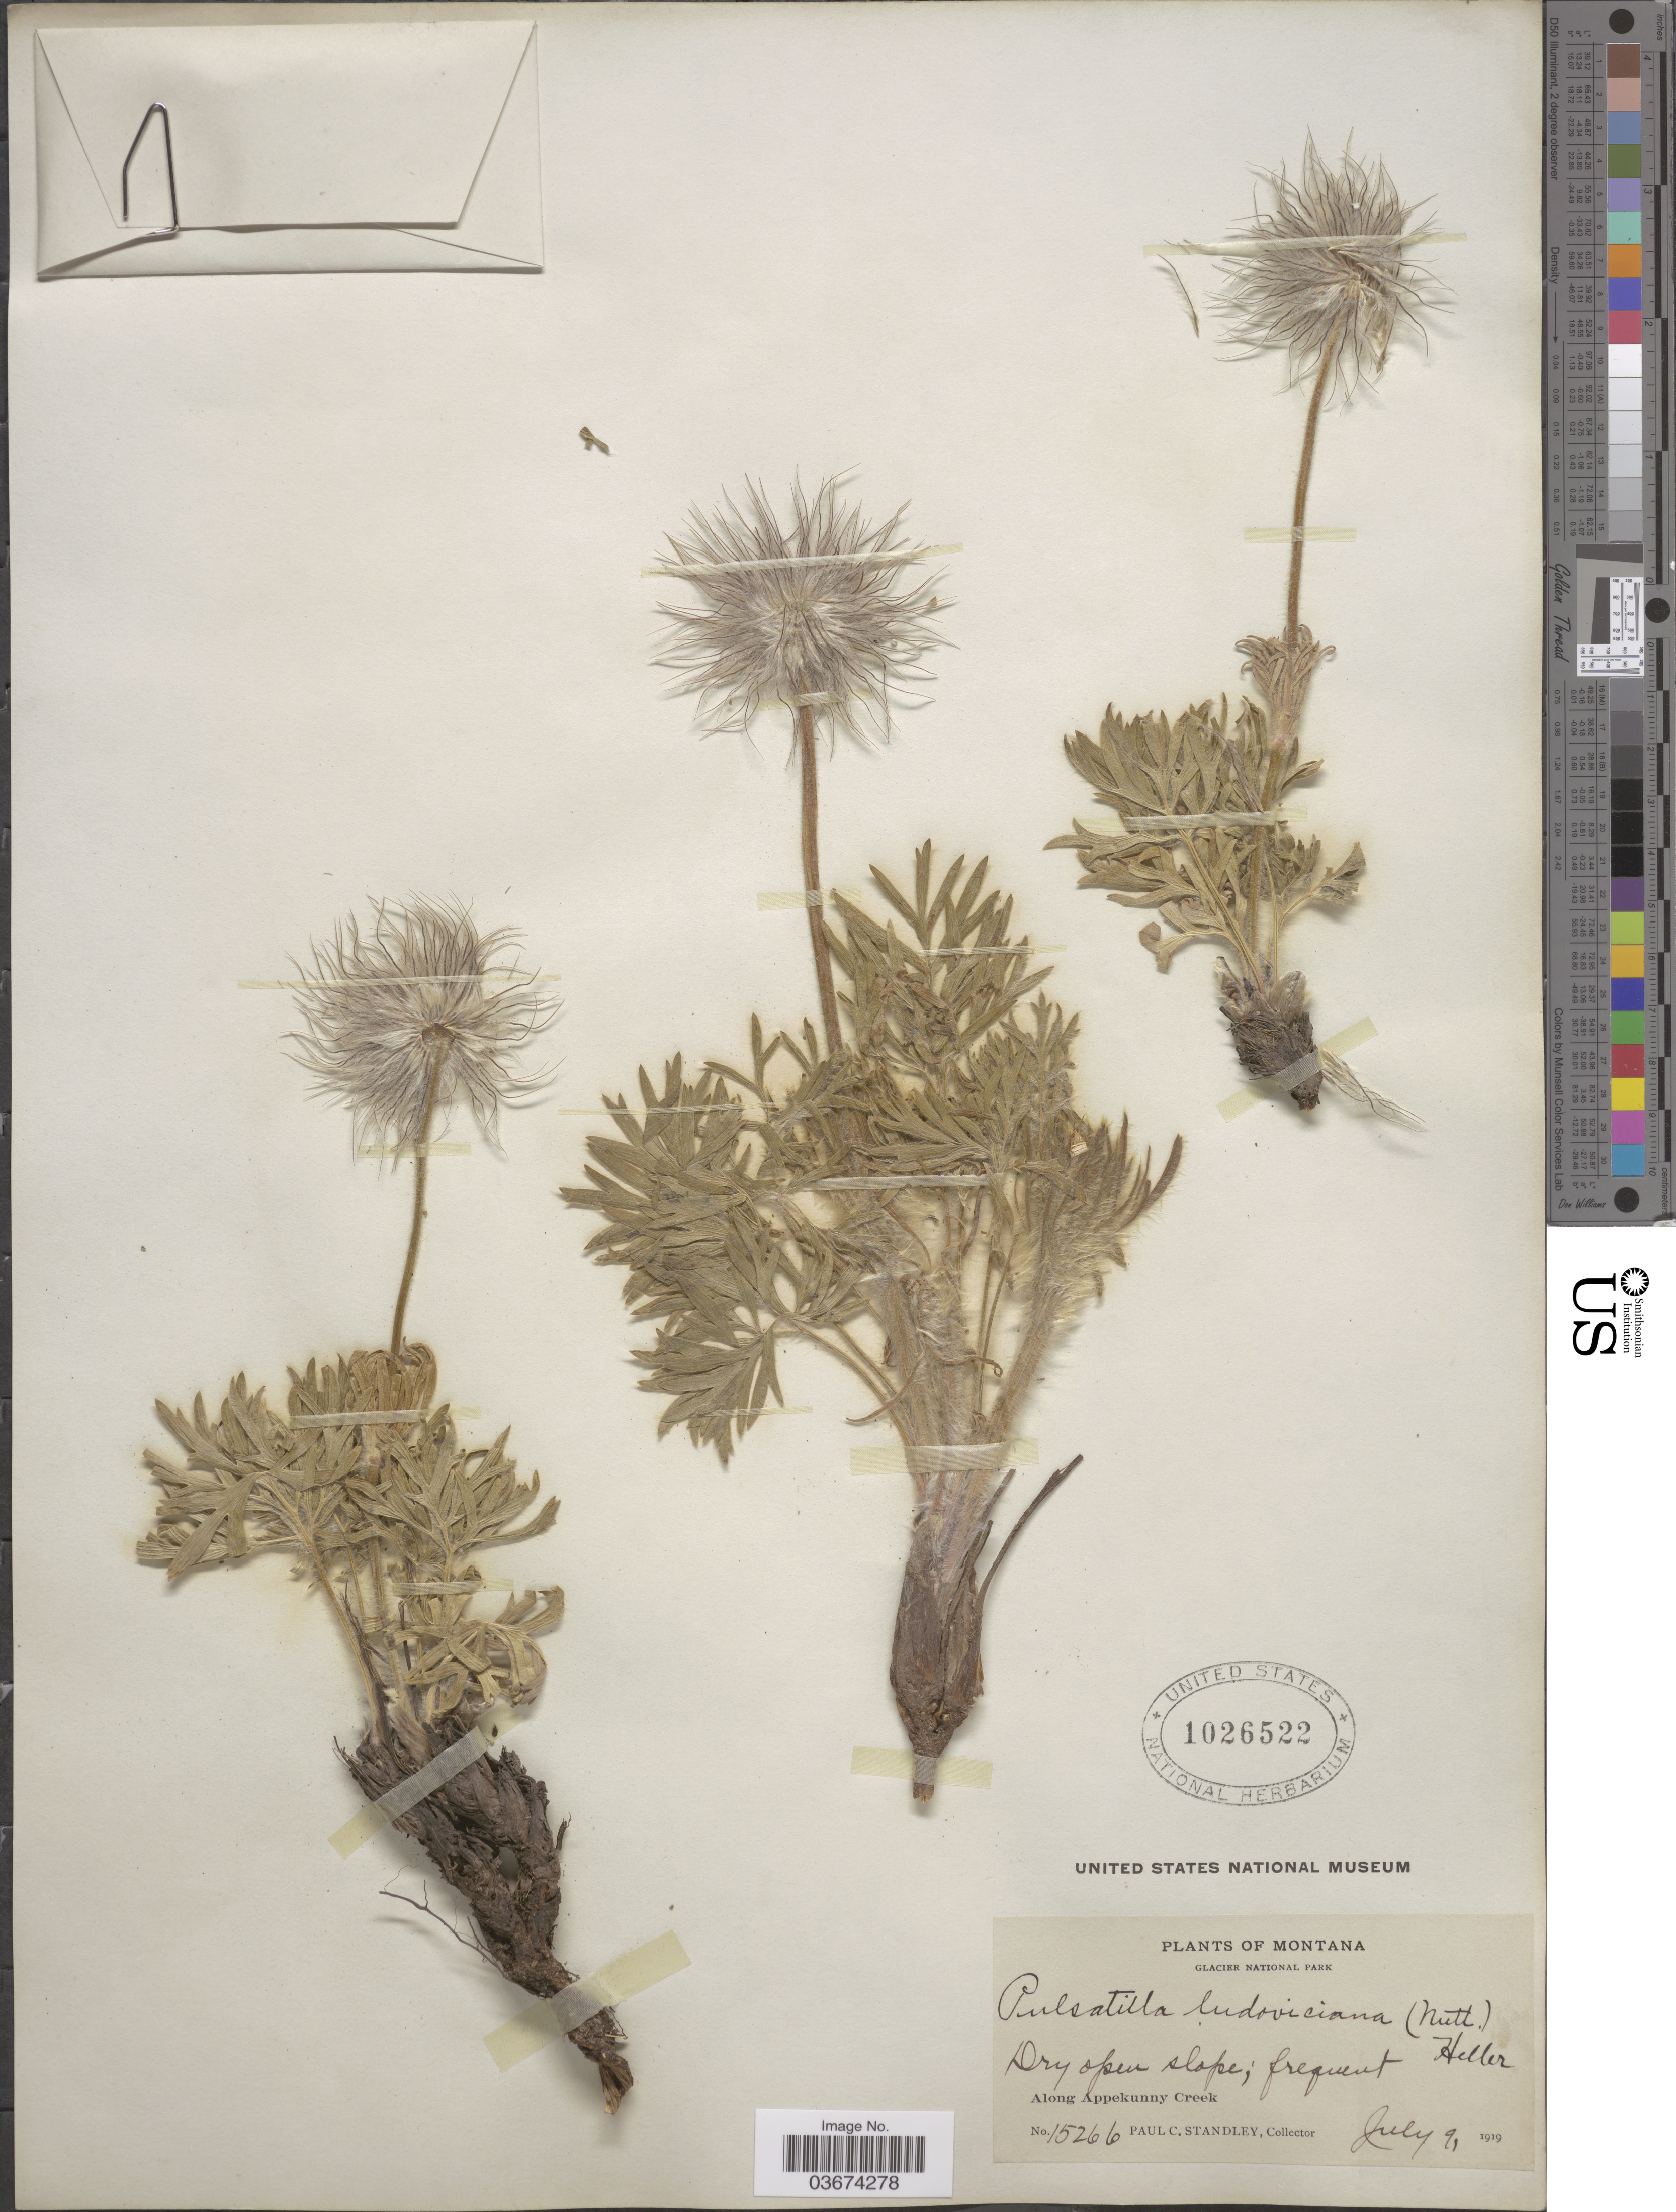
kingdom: Plantae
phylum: Tracheophyta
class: Magnoliopsida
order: Ranunculales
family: Ranunculaceae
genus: Pulsatilla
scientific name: Pulsatilla nuttalliana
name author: (DC.) Bercht. & J. Presl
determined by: Strong, Mark T., (BOT), Smithsonian Institution - National Museum of Natural History (UNITED STATES)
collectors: P. C. Standley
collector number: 15266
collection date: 1919-07-09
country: United States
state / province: Montana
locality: Glacier National Park. Along Appekunny Creek.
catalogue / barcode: US 1026522